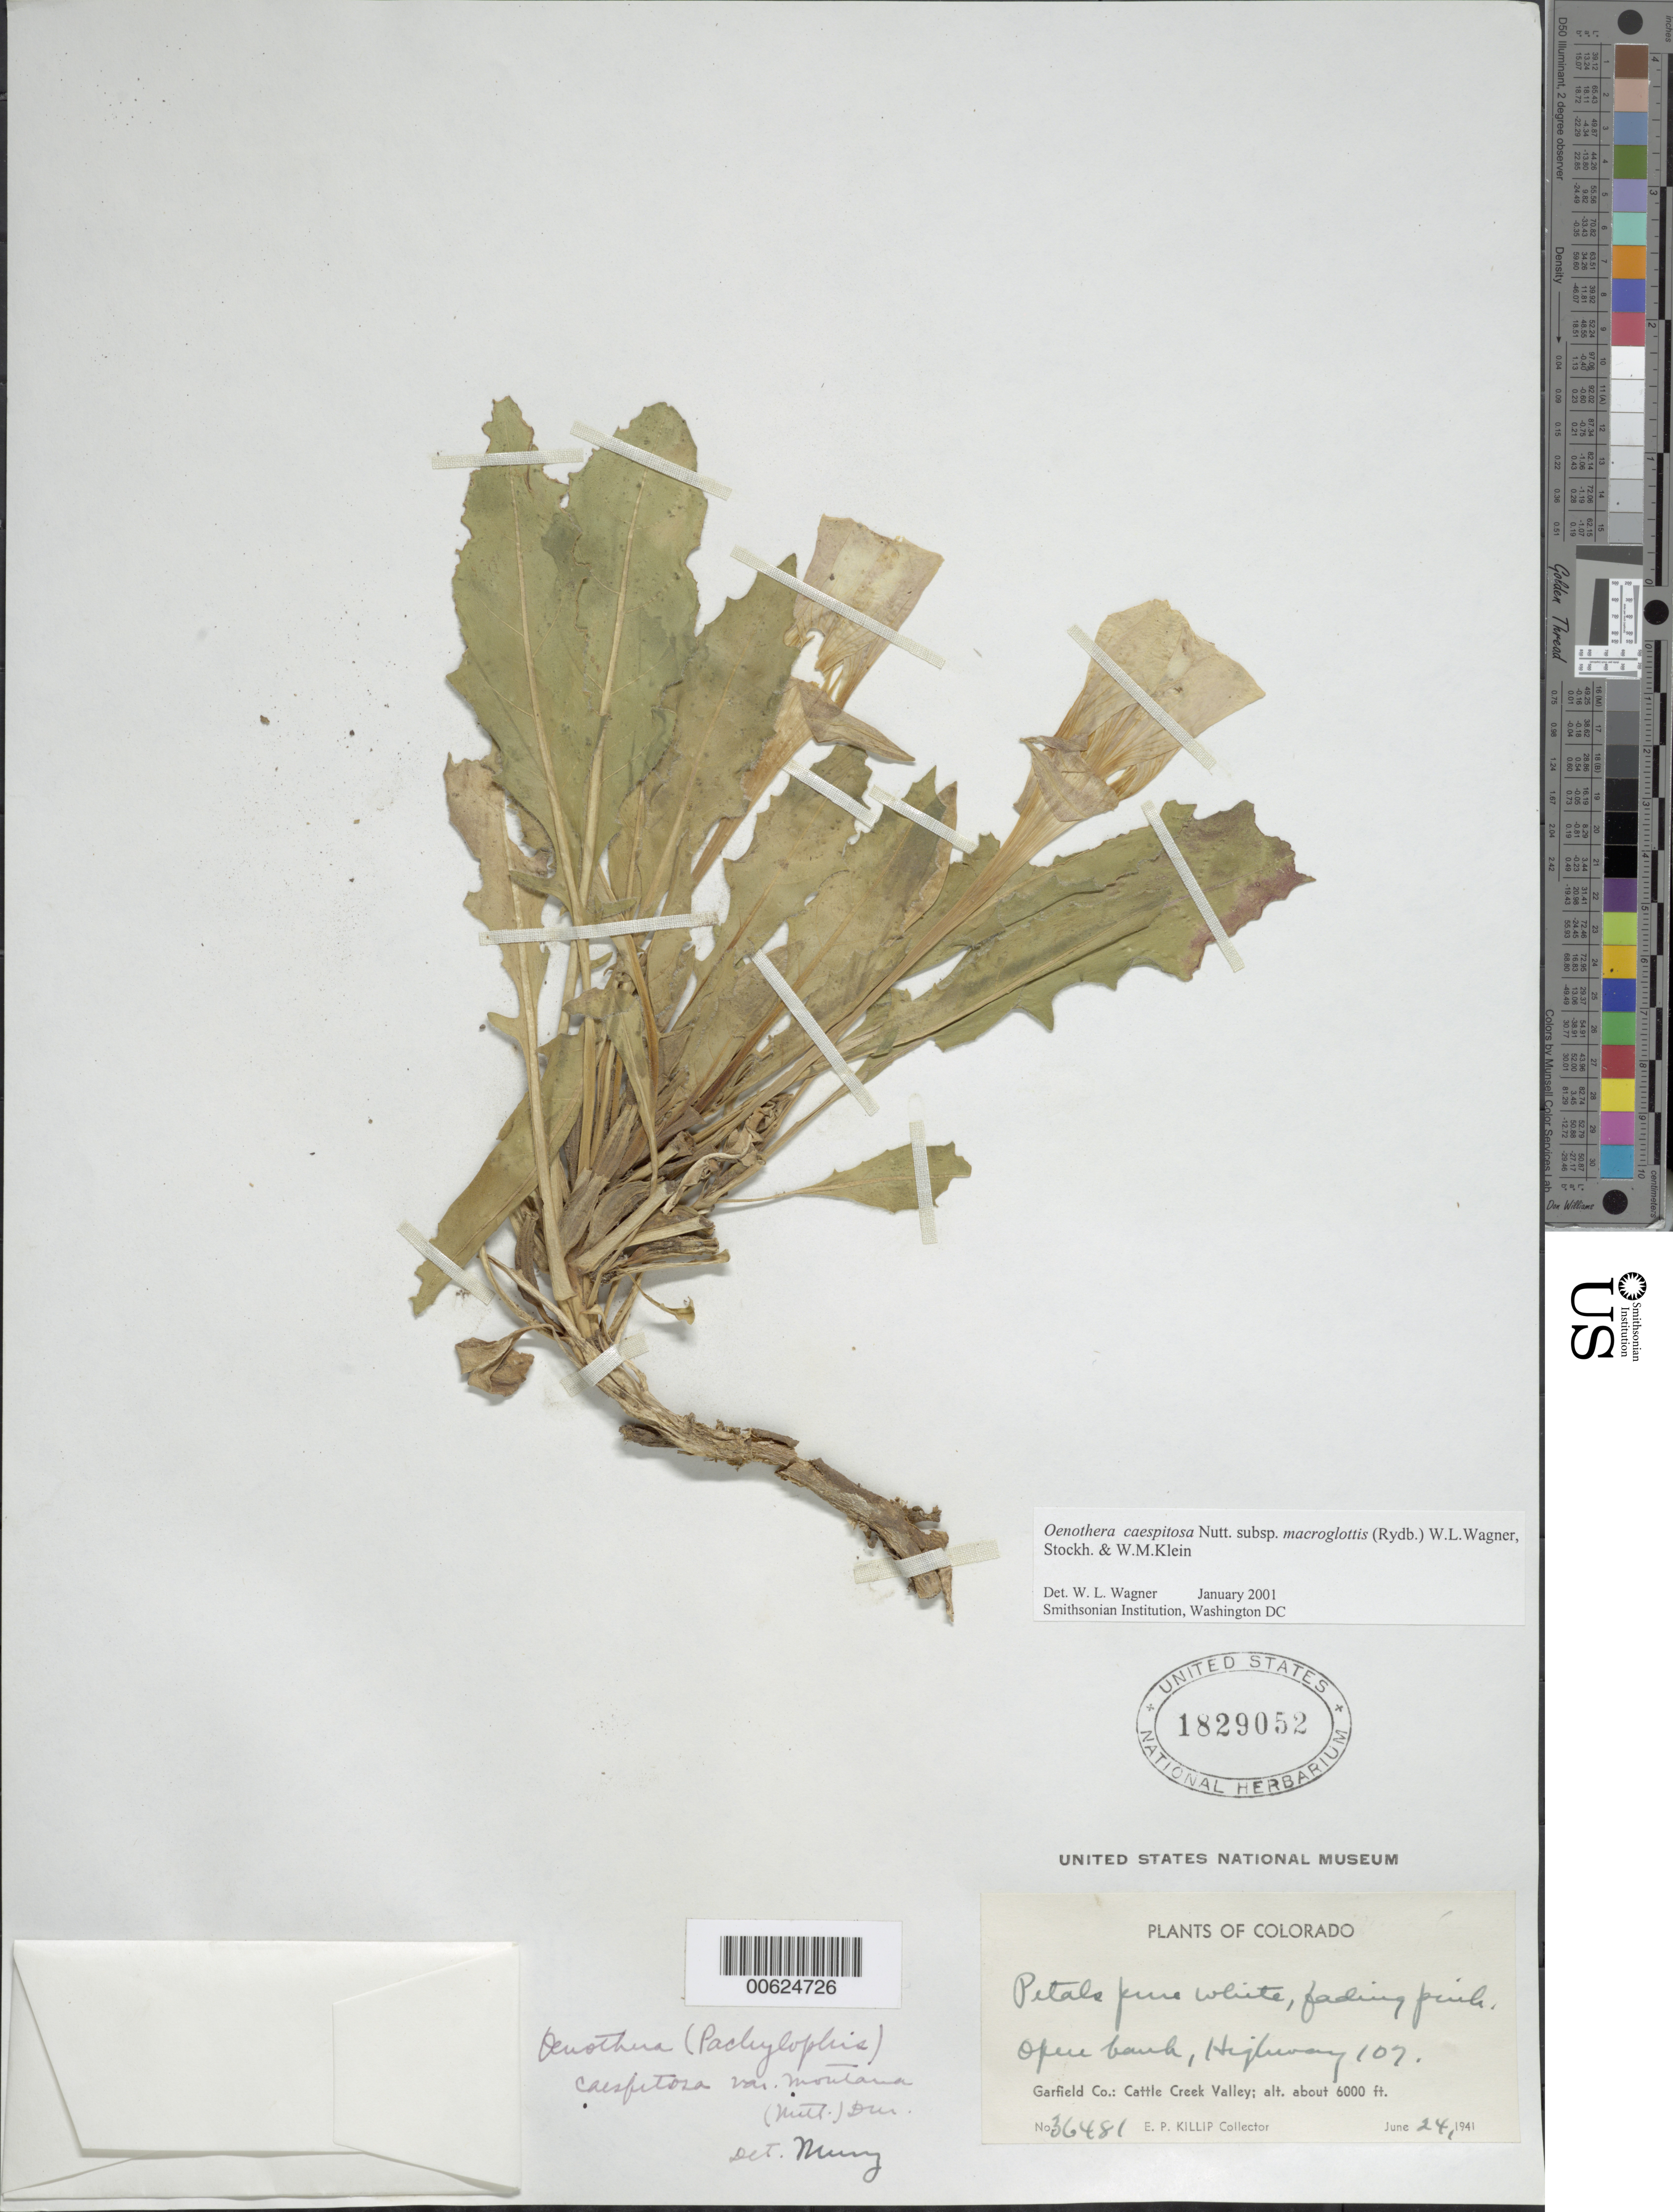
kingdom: Plantae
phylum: Tracheophyta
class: Magnoliopsida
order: Myrtales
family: Onagraceae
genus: Oenothera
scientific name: Oenothera cespitosa subsp. macroglottis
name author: (Rydb.) W.L. Wagner et al.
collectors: E. P. Killip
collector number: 36481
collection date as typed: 24 Jun 1941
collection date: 1941-06-24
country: United States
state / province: Colorado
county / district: Garfield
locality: Cartle Creek Valley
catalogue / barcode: US 1829052